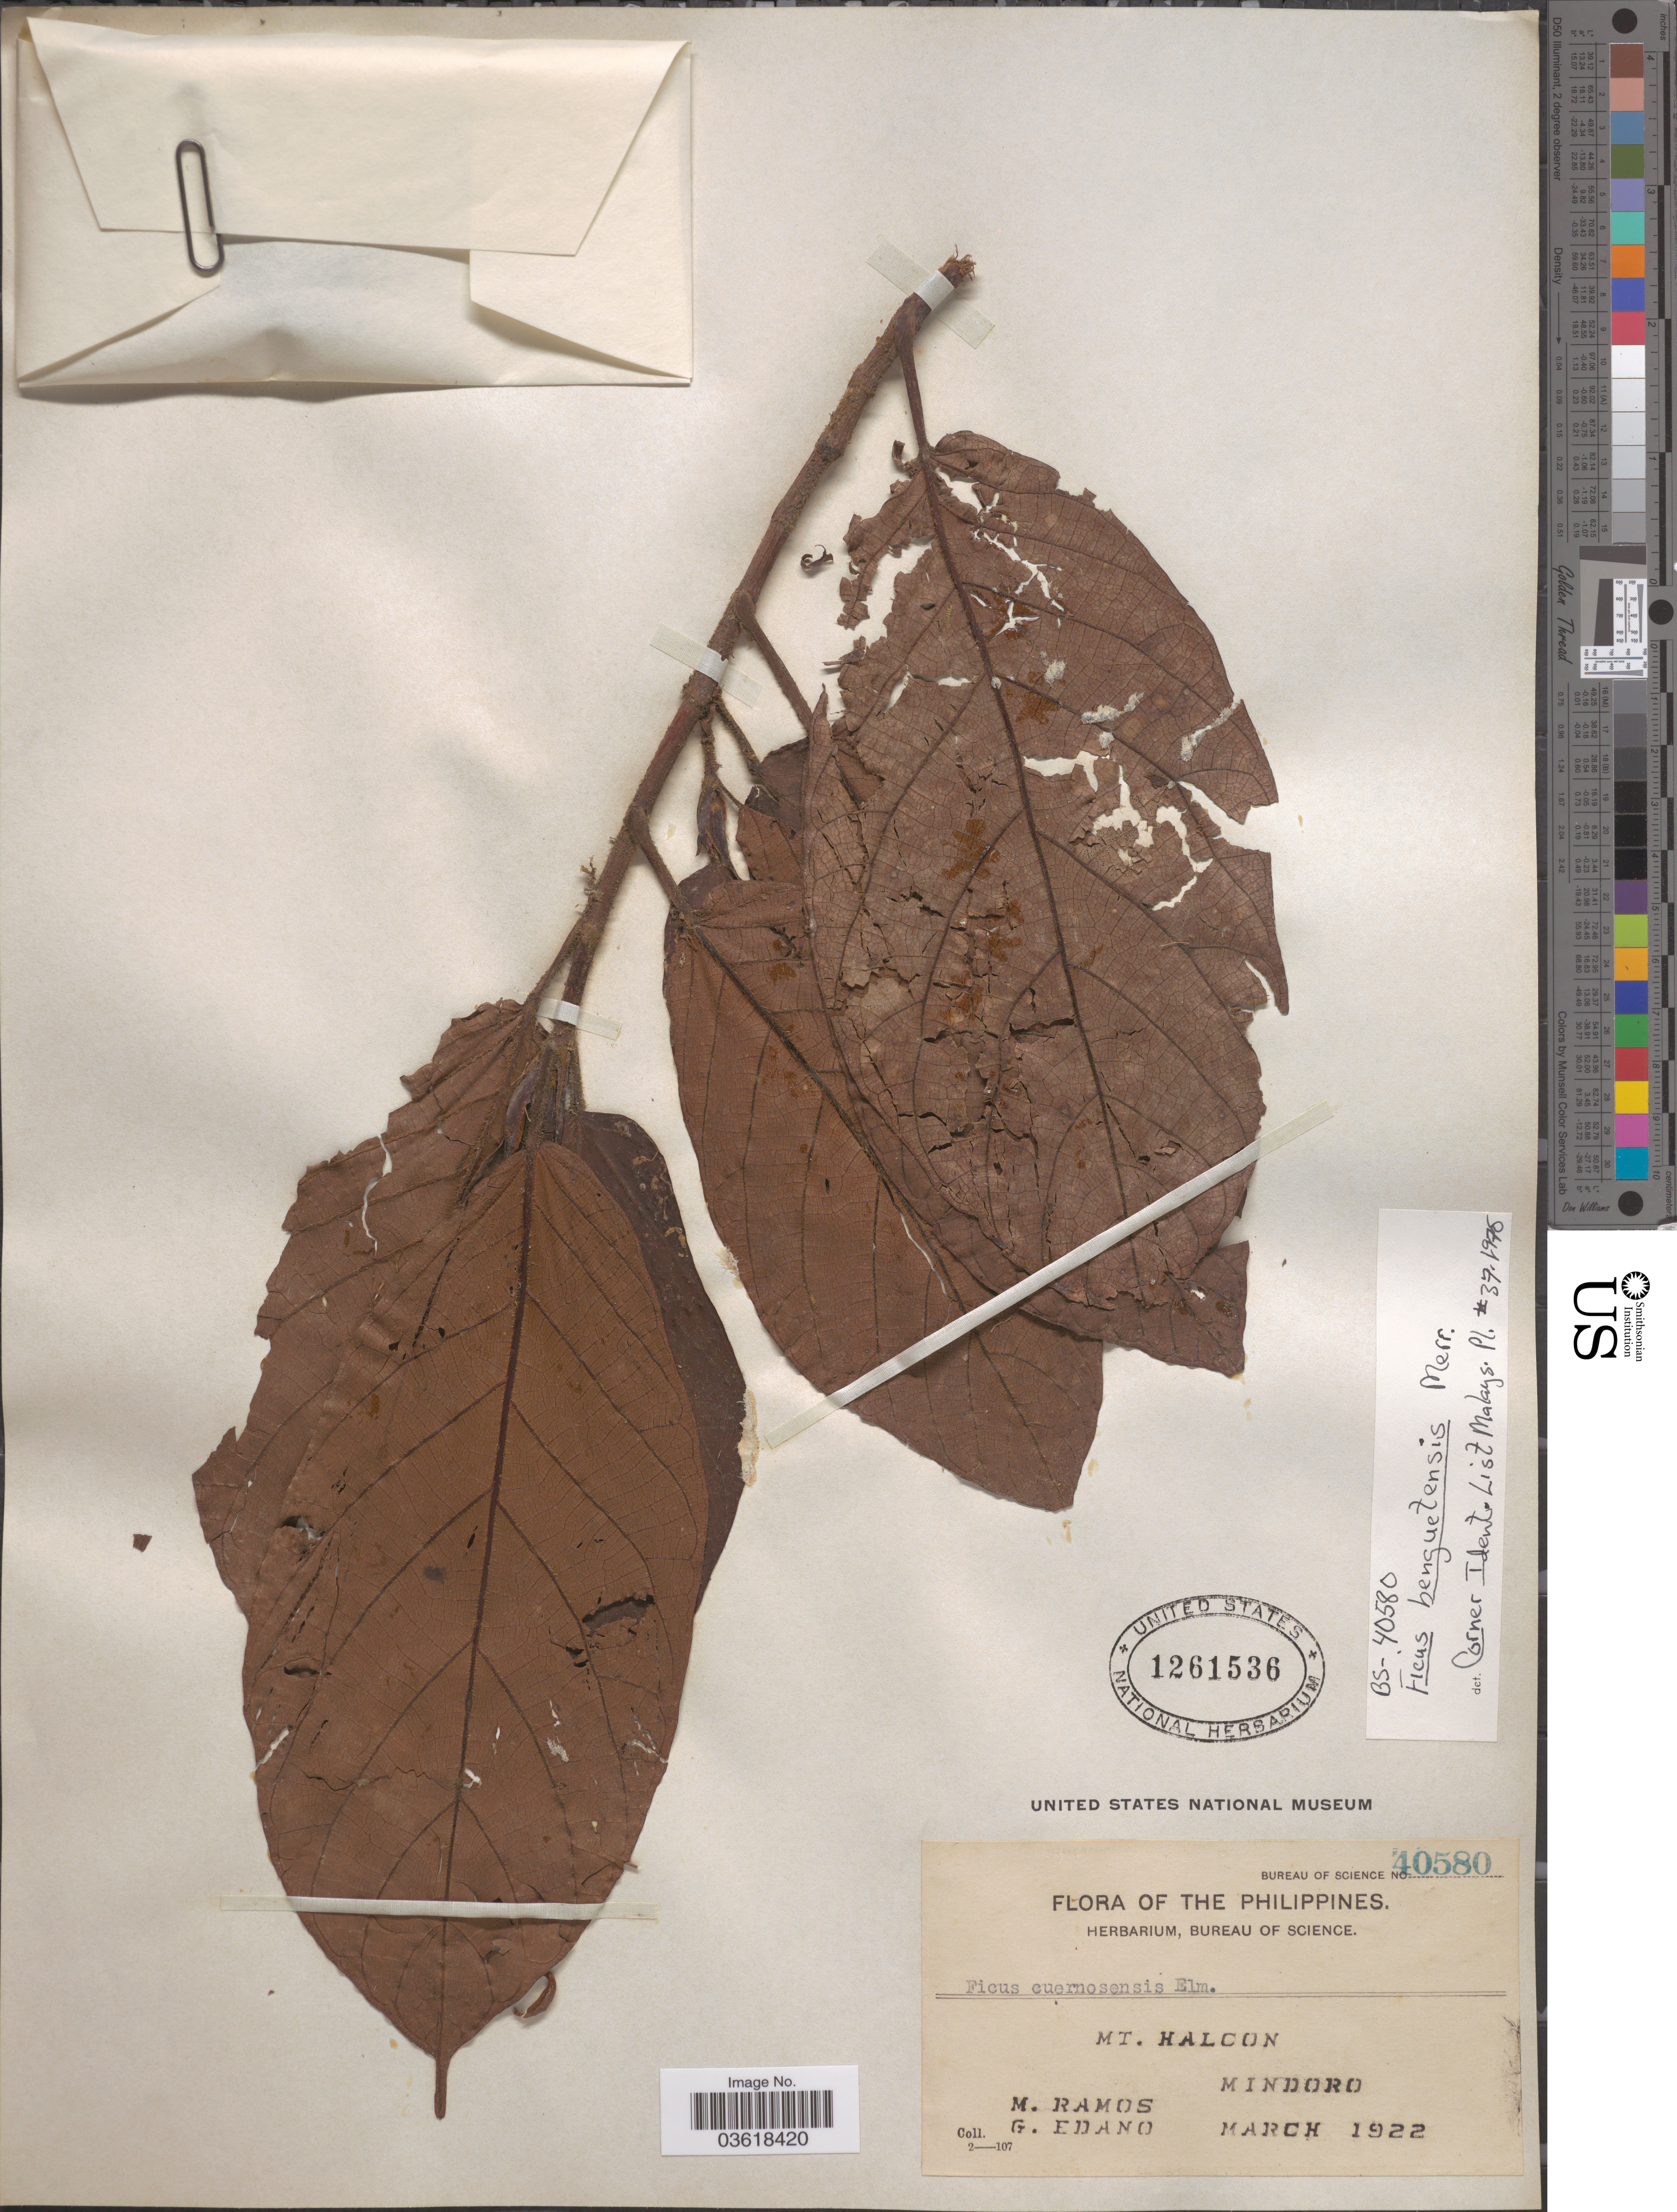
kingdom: Plantae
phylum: Tracheophyta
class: Magnoliopsida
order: Rosales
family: Moraceae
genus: Ficus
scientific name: Ficus benguetensis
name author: Merr.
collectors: M. Ramos & G. Edaño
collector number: Bureau of Science 40580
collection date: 1922-03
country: Philippines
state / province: Mimaropa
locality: The Philippines. Mt. Halcon. Mindoro.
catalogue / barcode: US 1261536